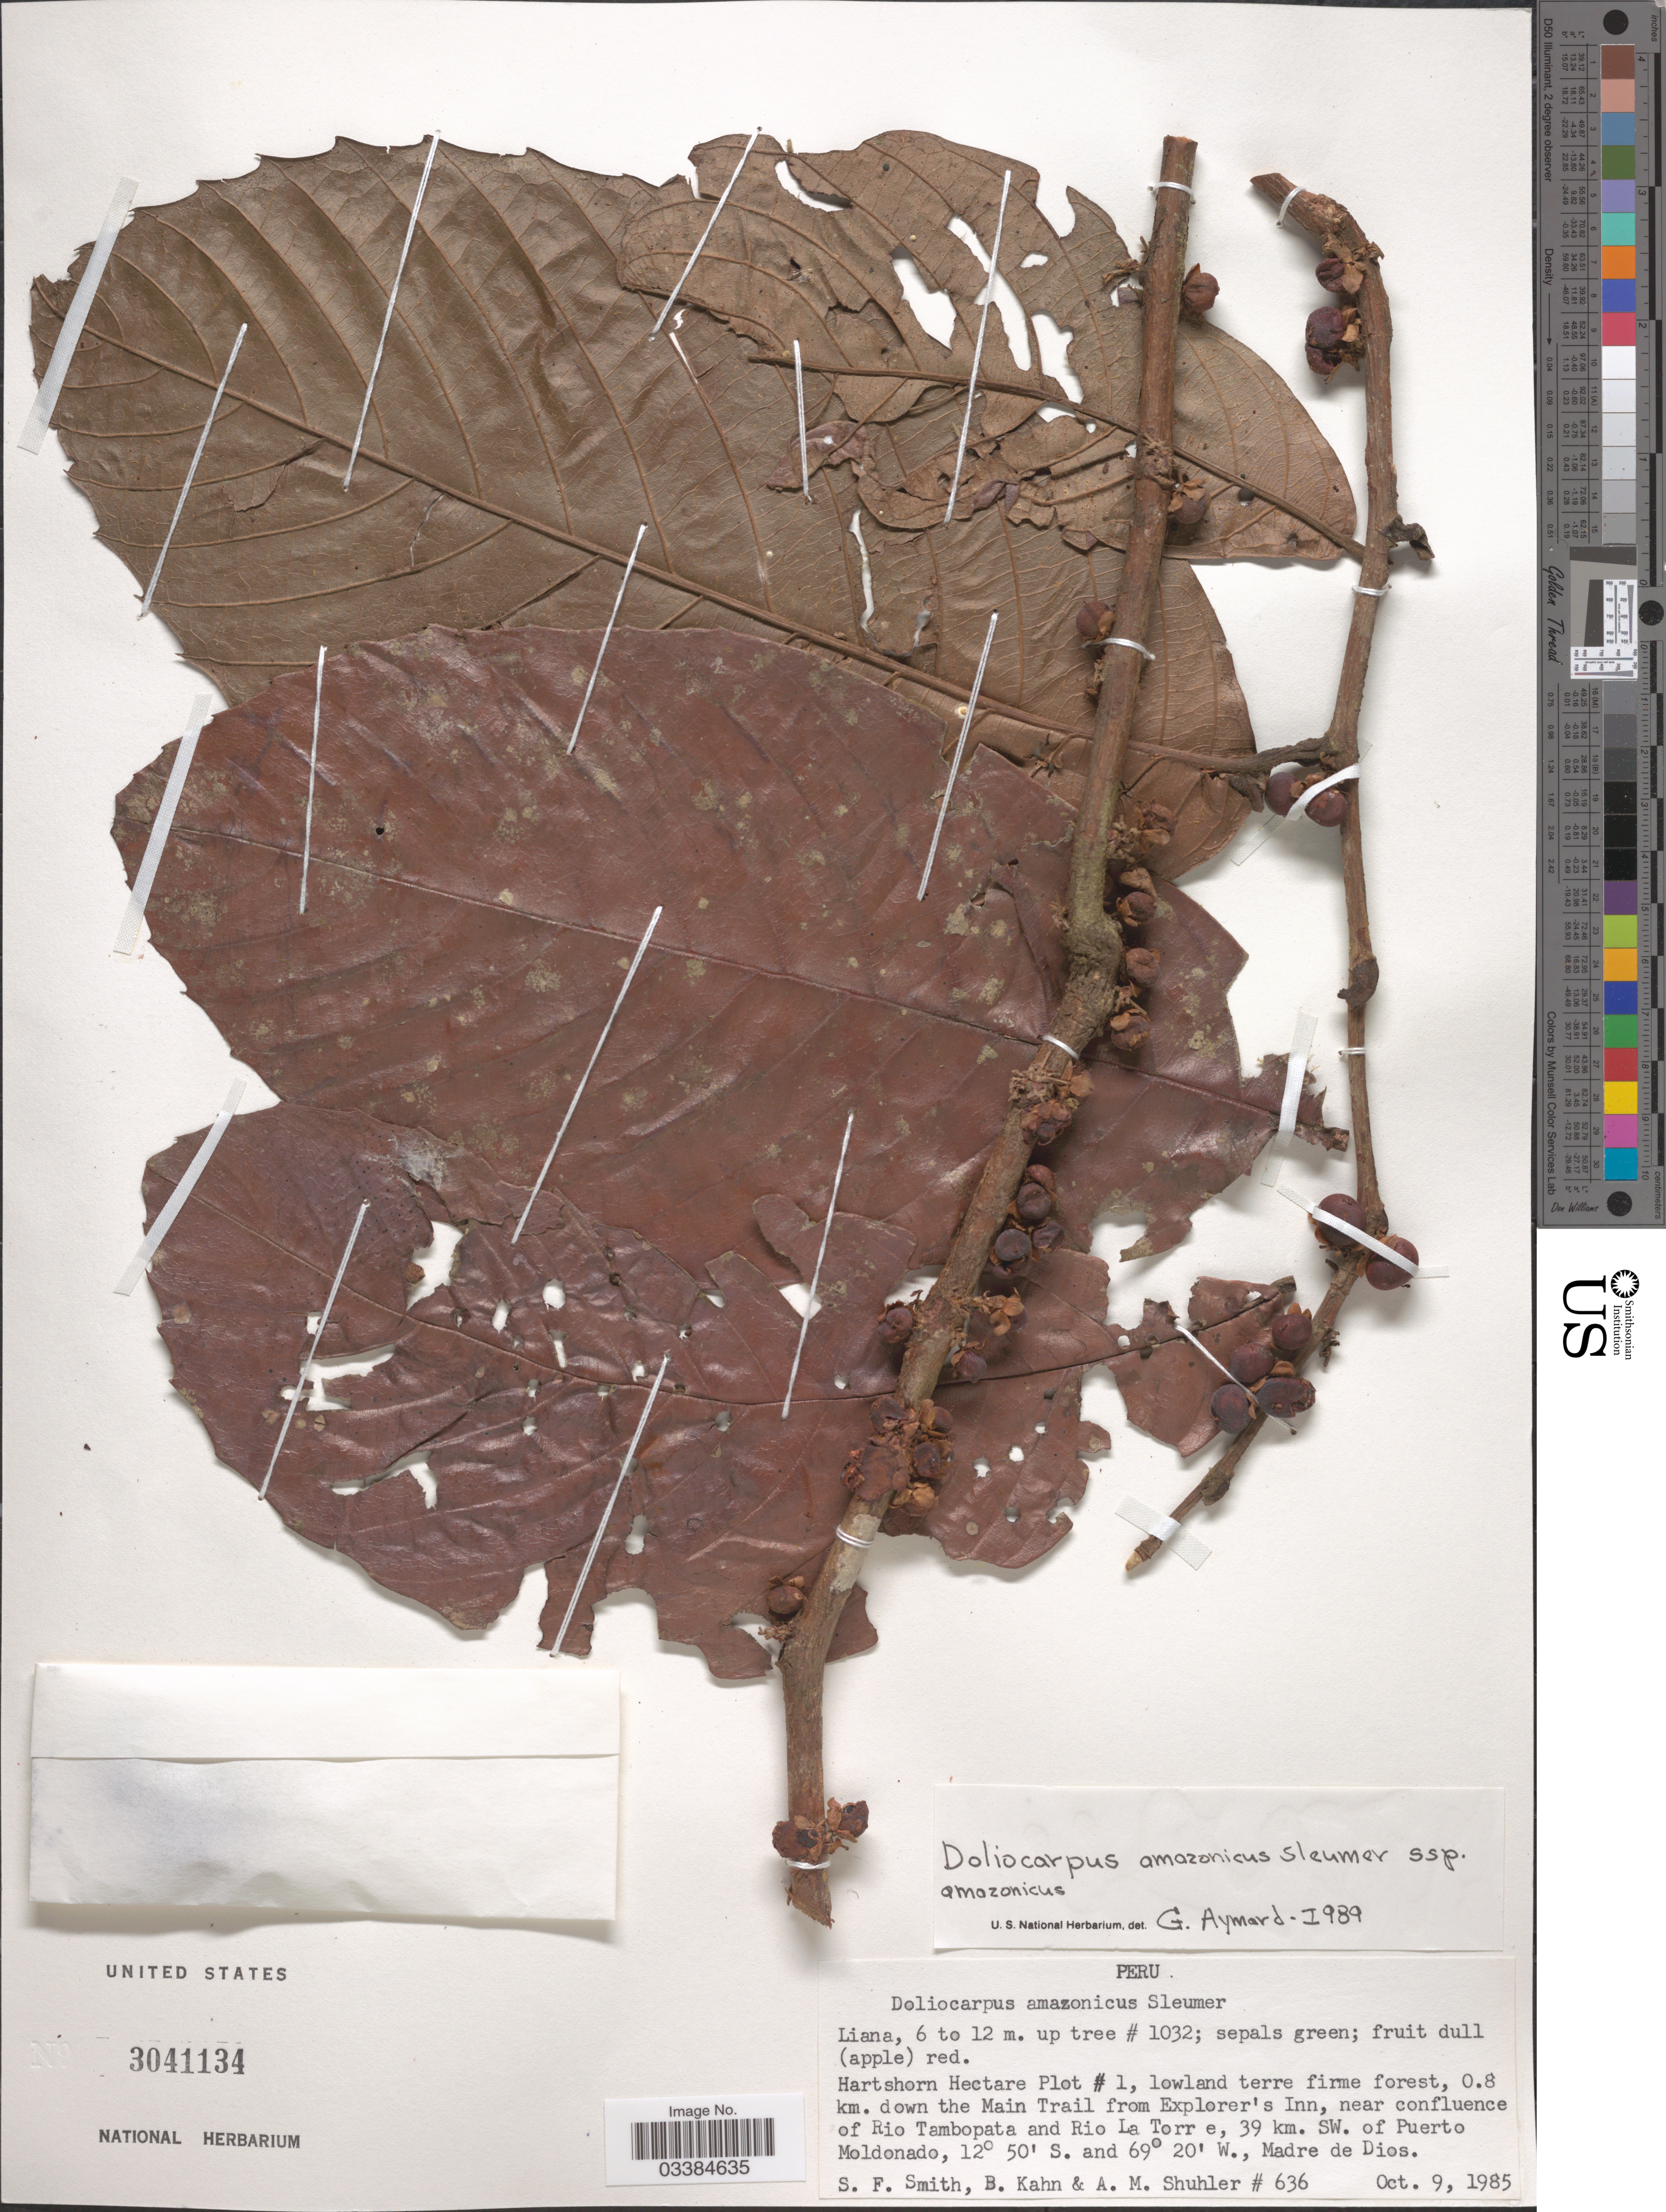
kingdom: Plantae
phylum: Tracheophyta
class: Magnoliopsida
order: Dilleniales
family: Dilleniaceae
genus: Doliocarpus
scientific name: Doliocarpus amazonicus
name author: Sleumer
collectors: S.F. Smith, B. Kahn & A. Shuhler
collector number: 636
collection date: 1985-10-09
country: Peru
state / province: Madre de Dios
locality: Hartshorn Hectare Plot # 1, lowland terre firme forest, 0.8 km. down the Main Trail from Explorer's Inn, near confluence of Rio Tambopata and Rio La Torre, 39 km. SW. of Puerto Moldonado.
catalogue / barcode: US 3041134